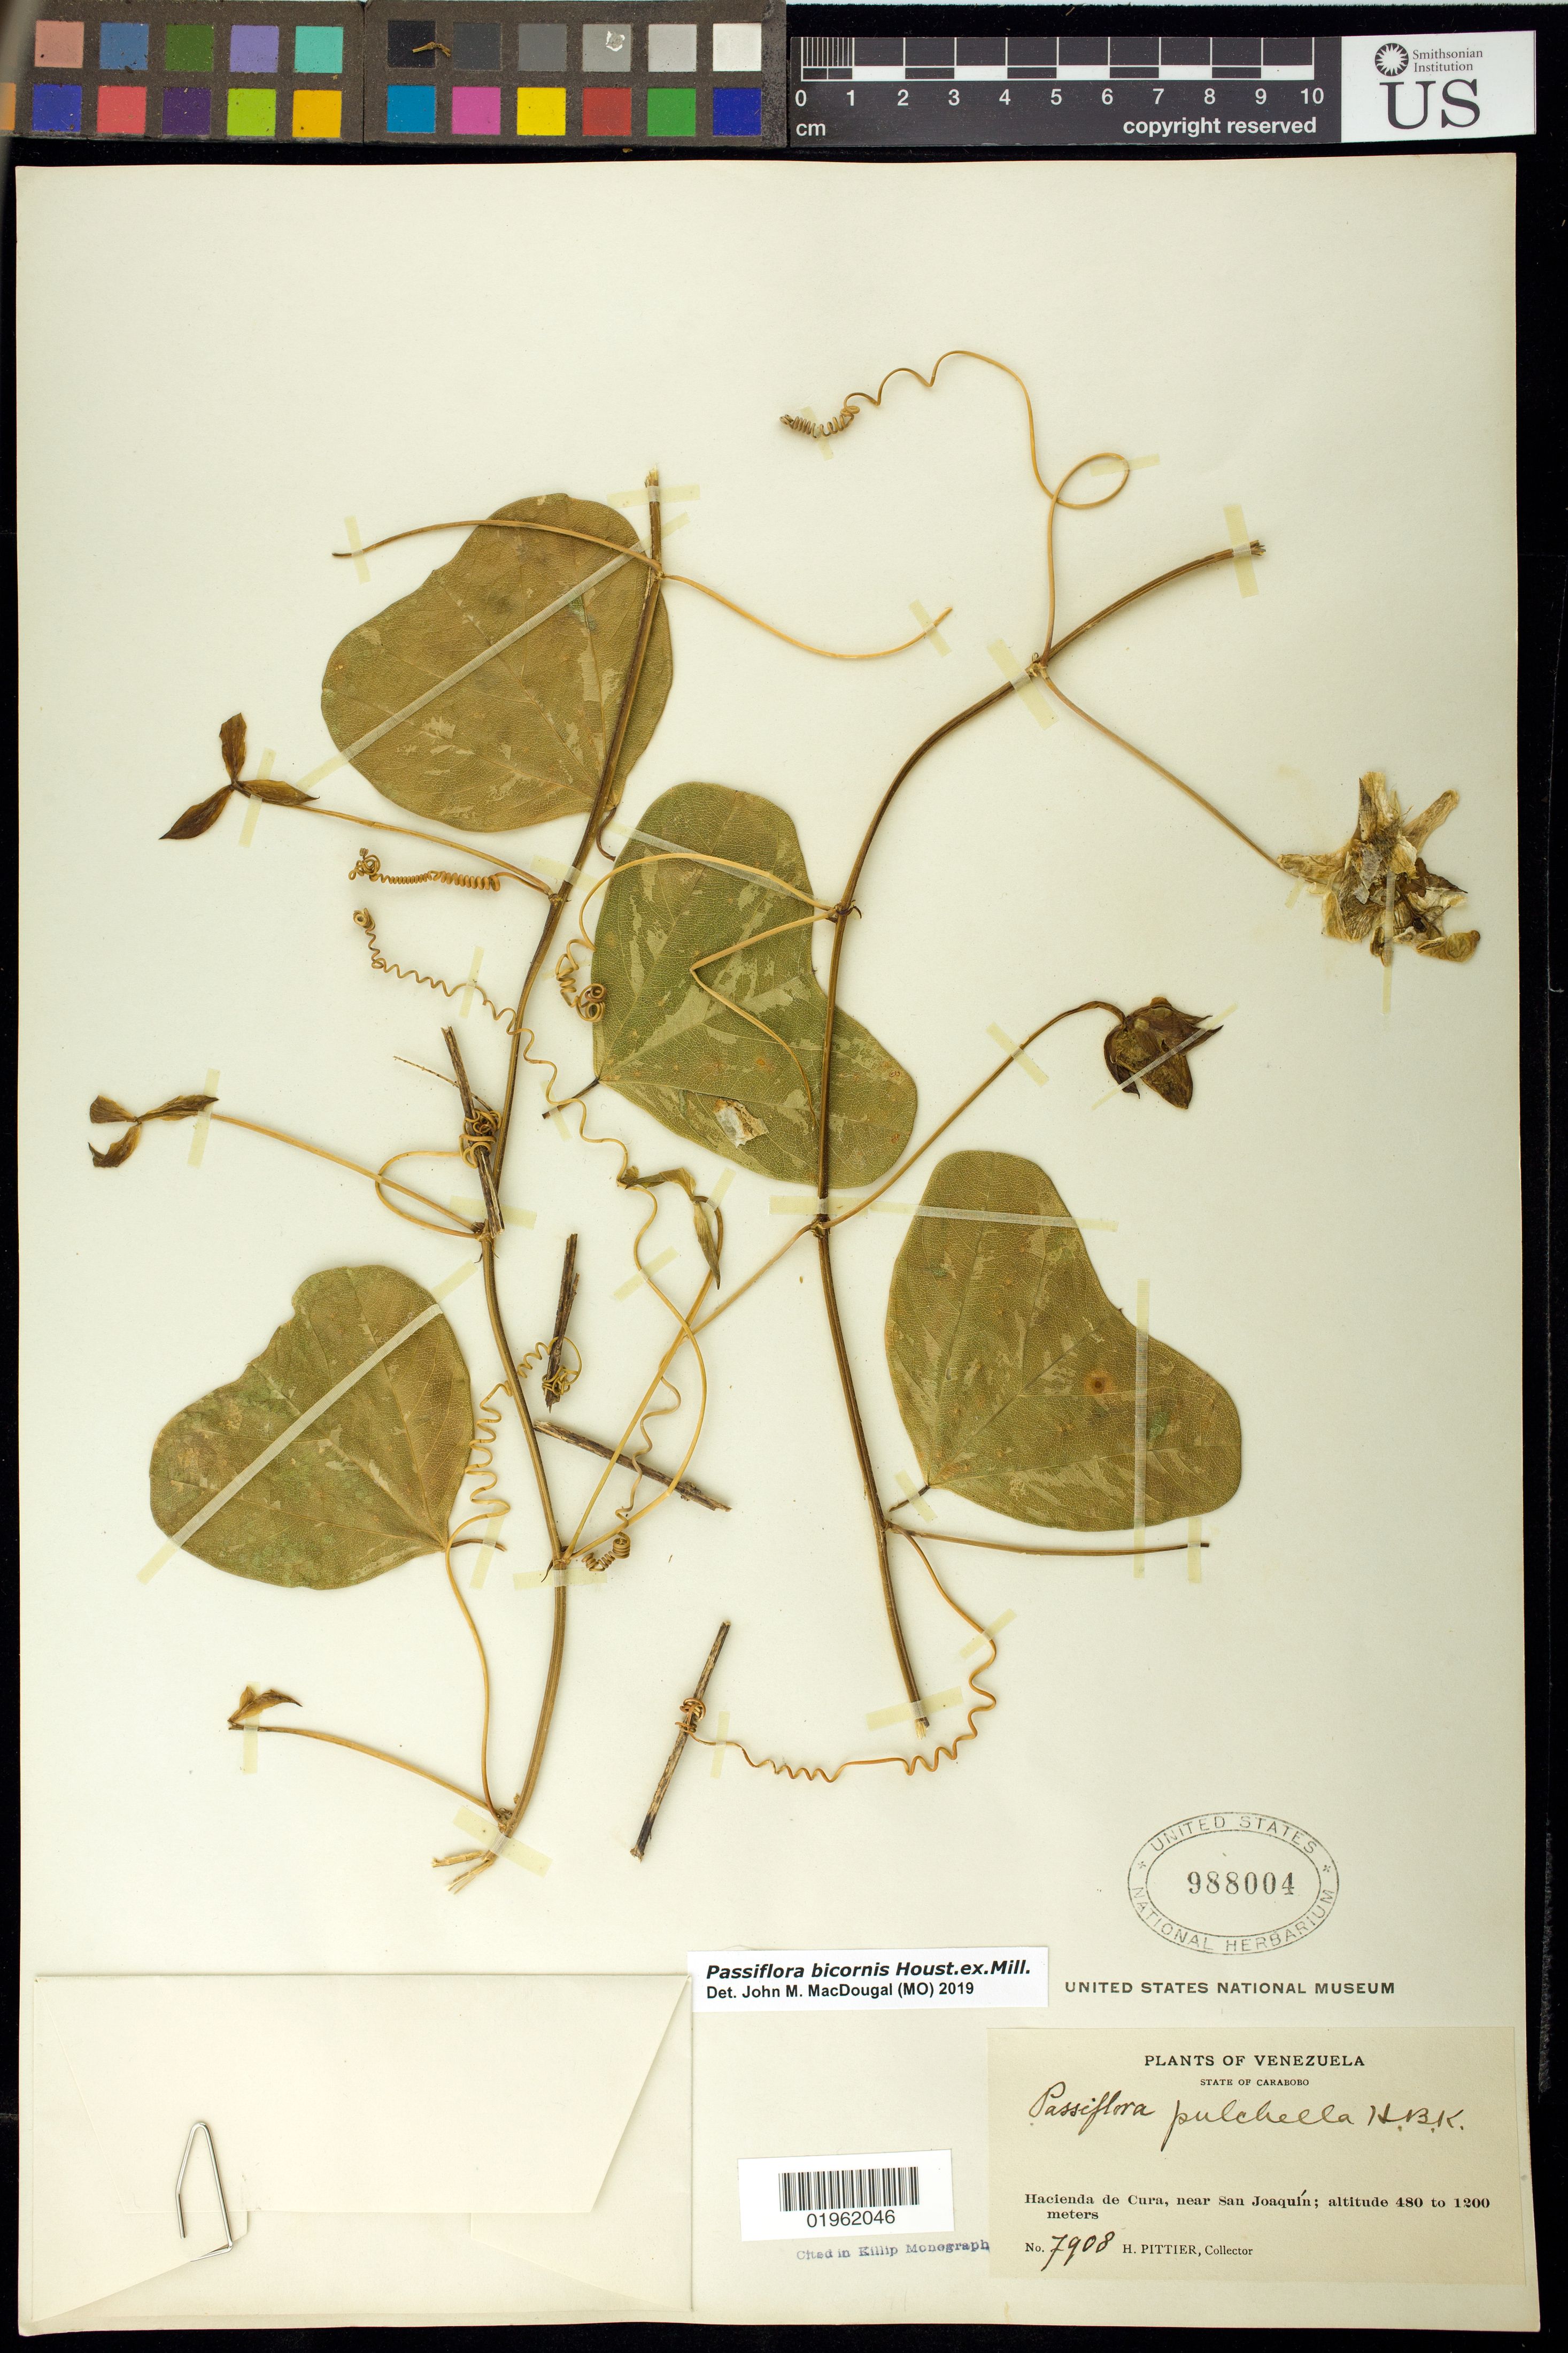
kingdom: Plantae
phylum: Tracheophyta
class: Magnoliopsida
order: Malpighiales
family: Passifloraceae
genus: Passiflora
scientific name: Passiflora bicornis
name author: Houst. ex Mill.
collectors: H. F. Pittier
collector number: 7908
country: Venezuela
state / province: Carabobo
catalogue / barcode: US 988004